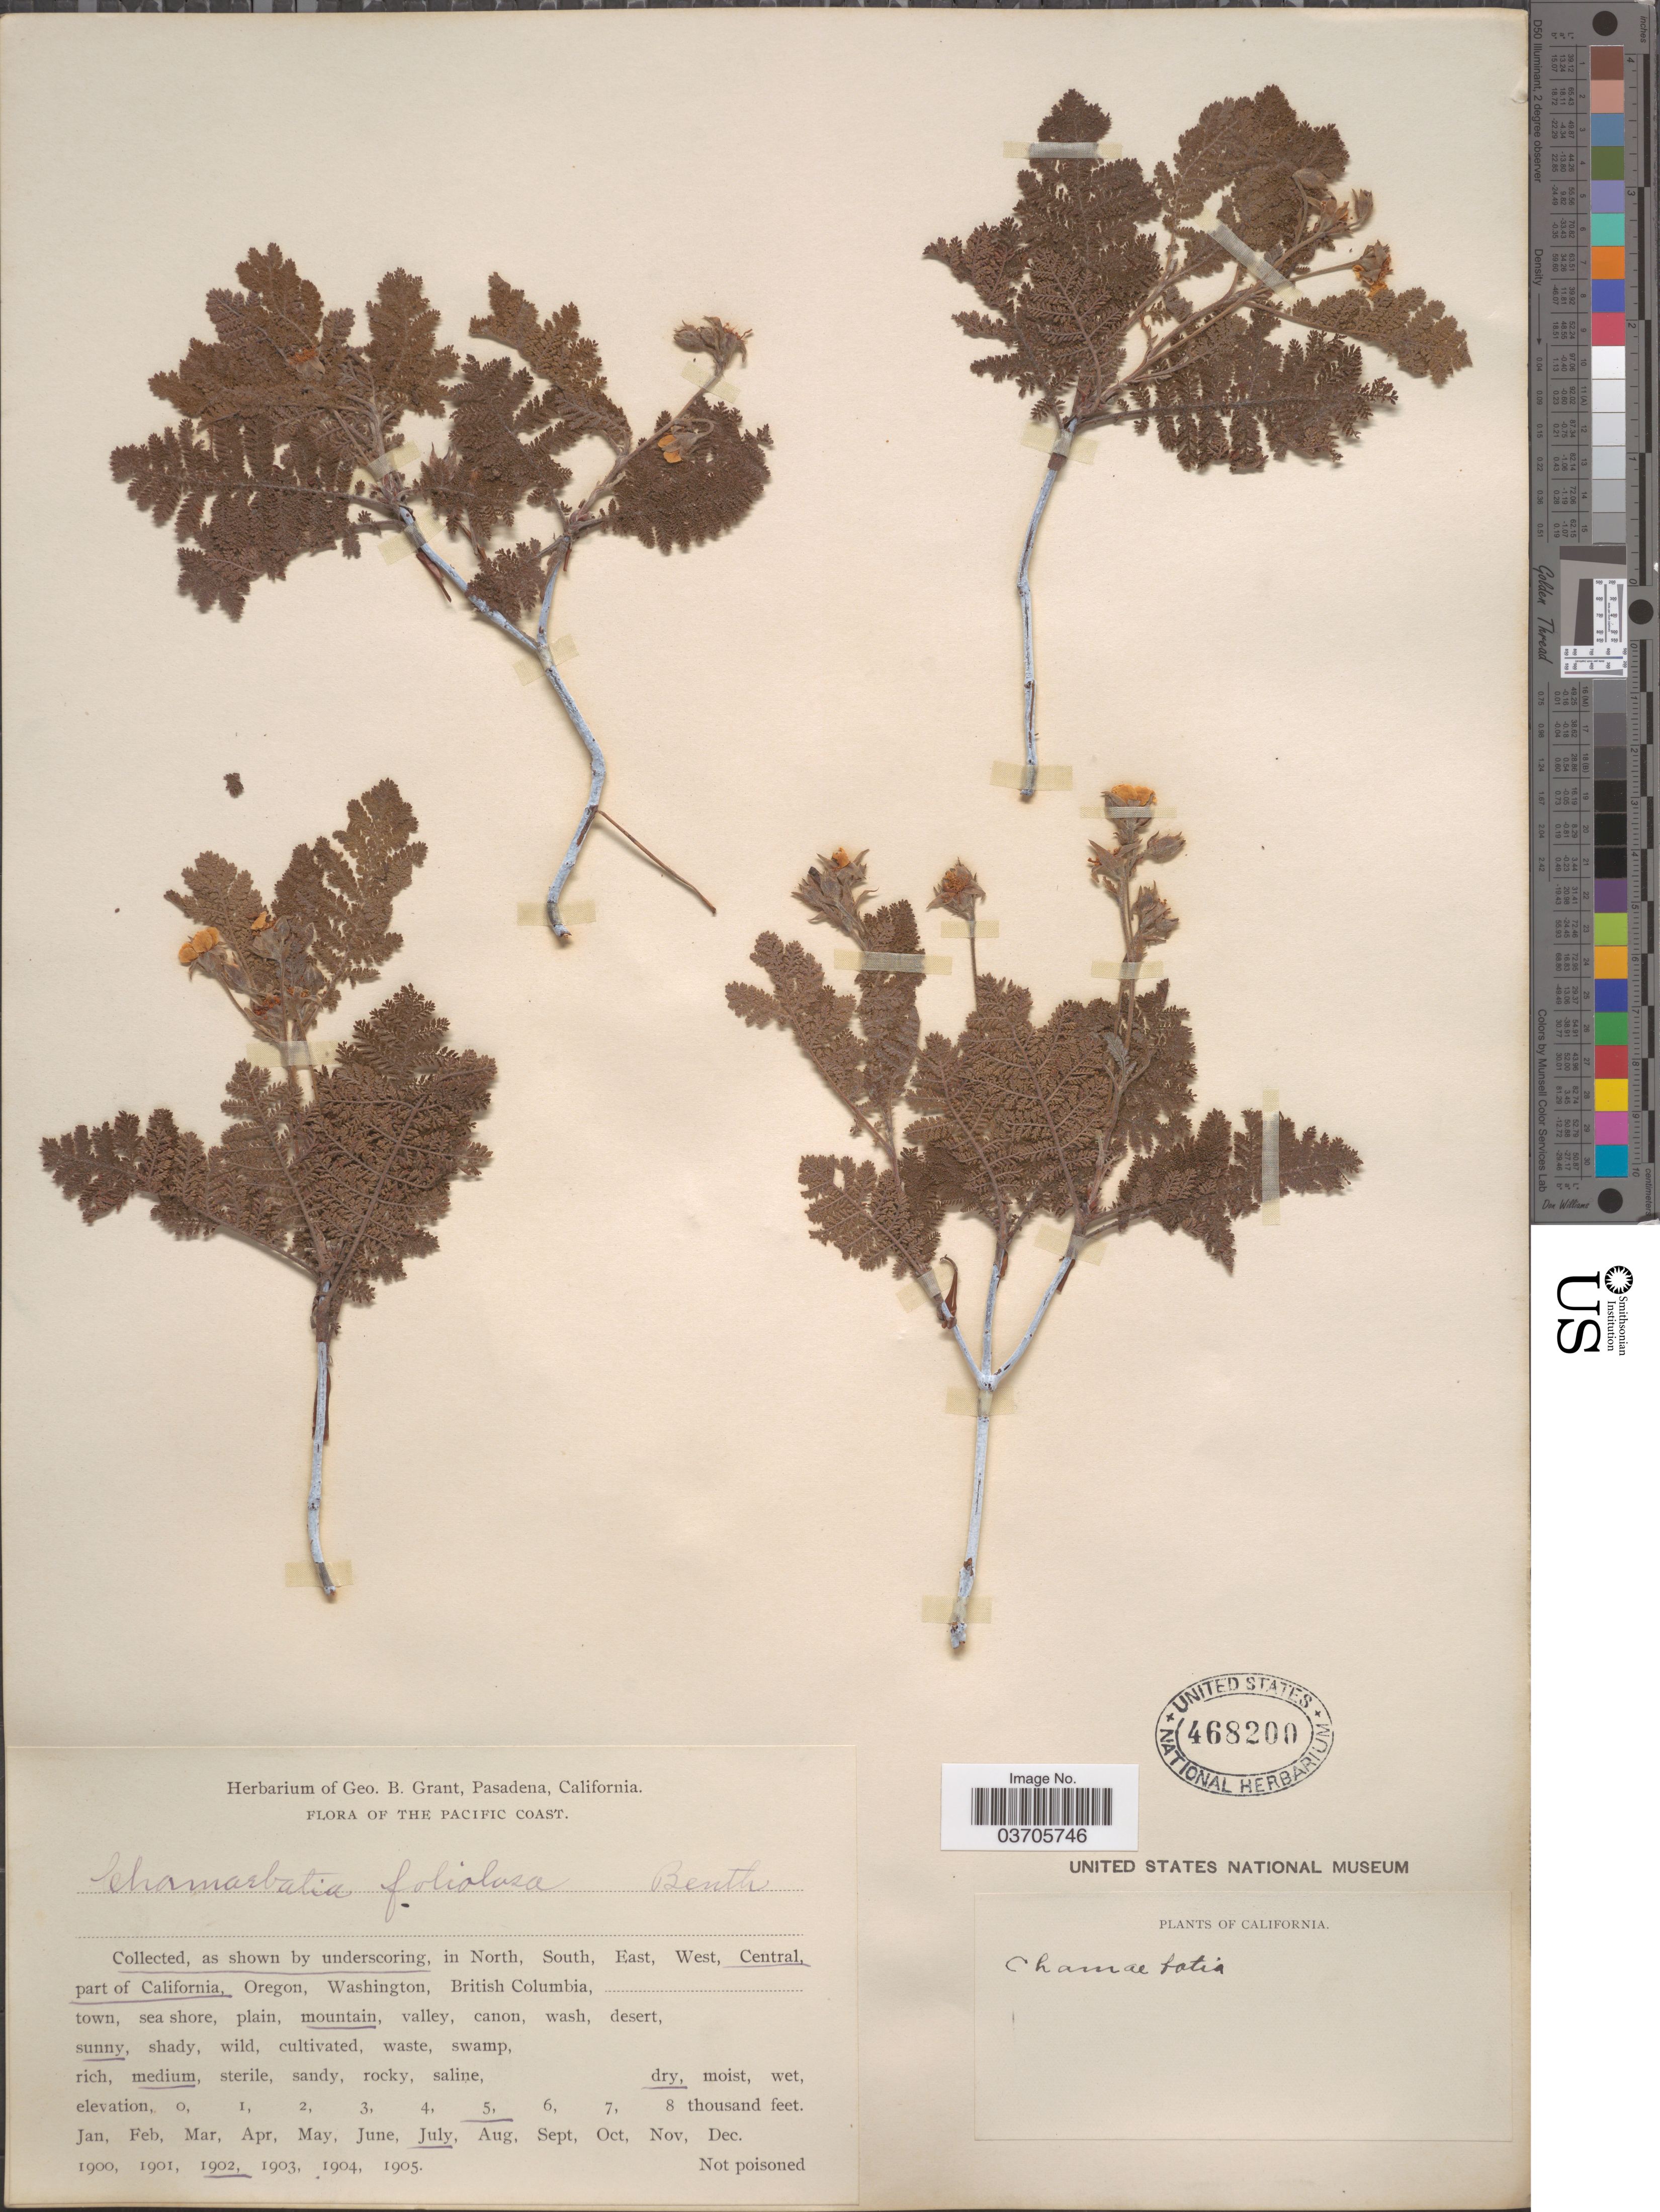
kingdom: Plantae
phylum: Tracheophyta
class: Magnoliopsida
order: Rosales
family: Rosaceae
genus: Chamaebatia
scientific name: Chamaebatia foliolosa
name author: Benth.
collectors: ex herb. Geo. B. Grant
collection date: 1902-07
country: United States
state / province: California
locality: Pacific Coast. Central part of California.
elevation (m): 1524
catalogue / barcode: US 468200